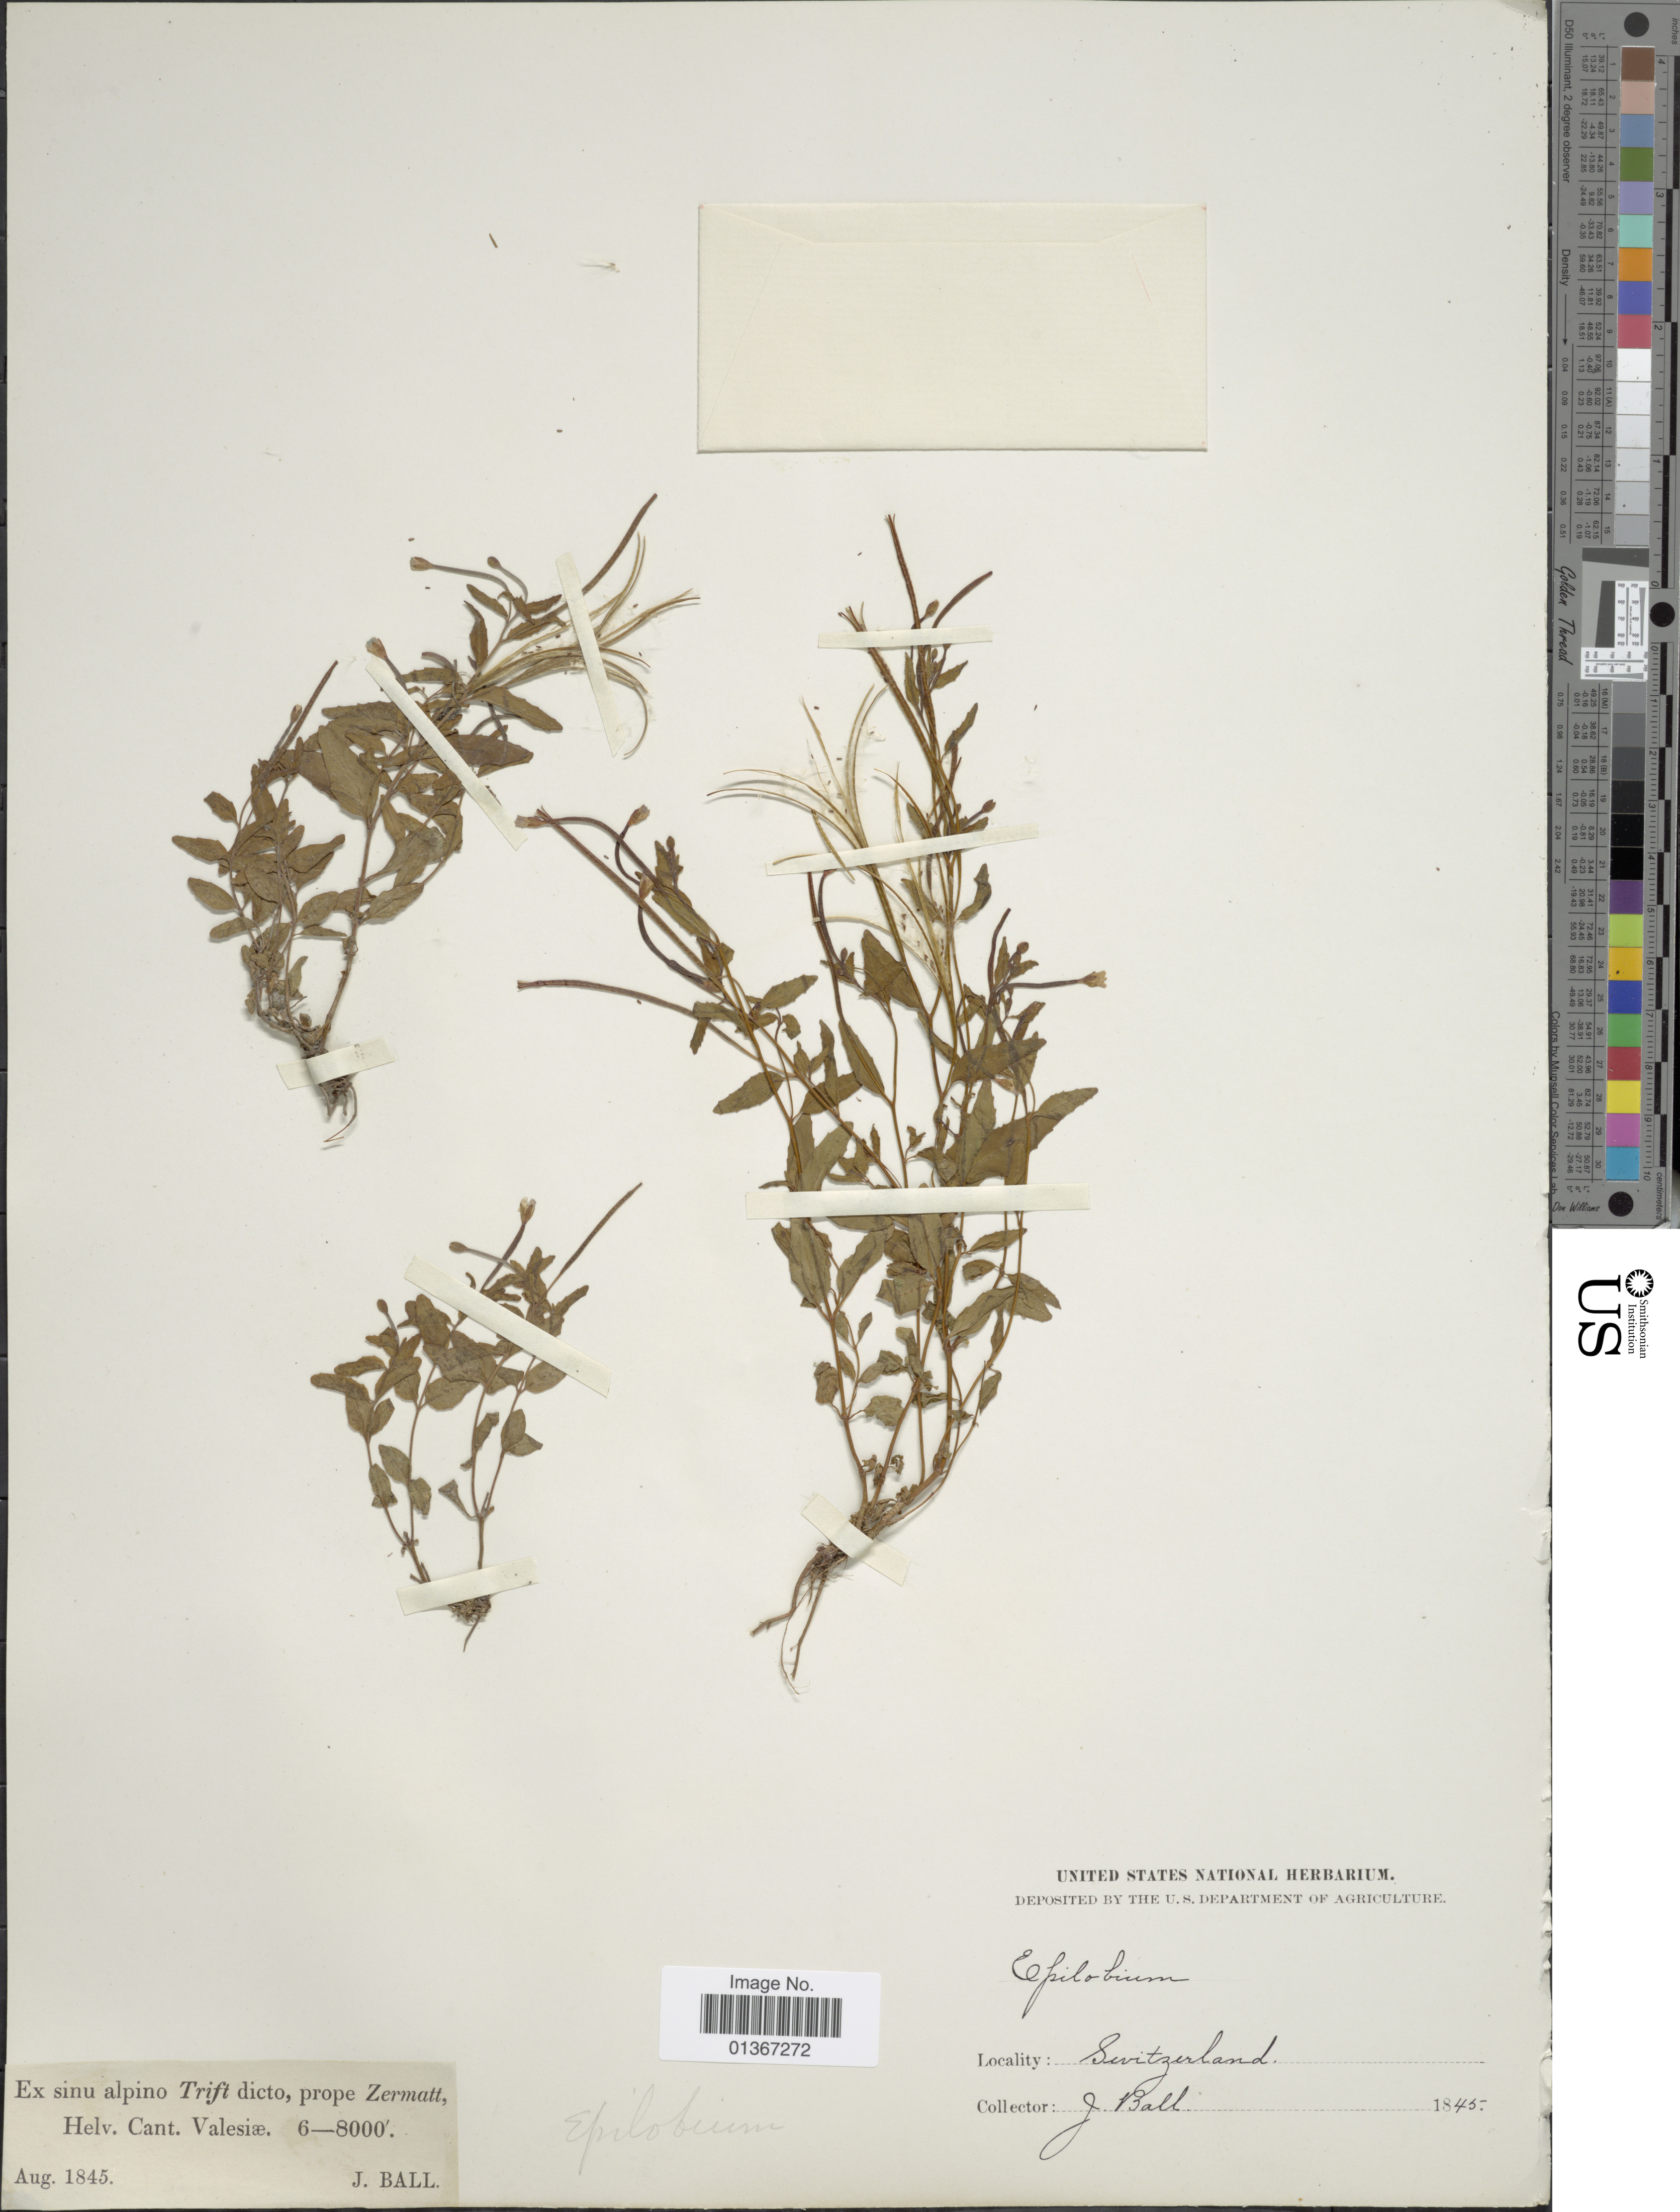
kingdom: Plantae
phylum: Tracheophyta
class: Magnoliopsida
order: Myrtales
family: Onagraceae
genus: Epilobium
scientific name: Epilobium sp.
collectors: J. Ball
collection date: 1845-08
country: Switzerland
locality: Ex sinu alpino Trift dicto, prope Zermatt, Helv, Cant. Valesiæ.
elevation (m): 1829